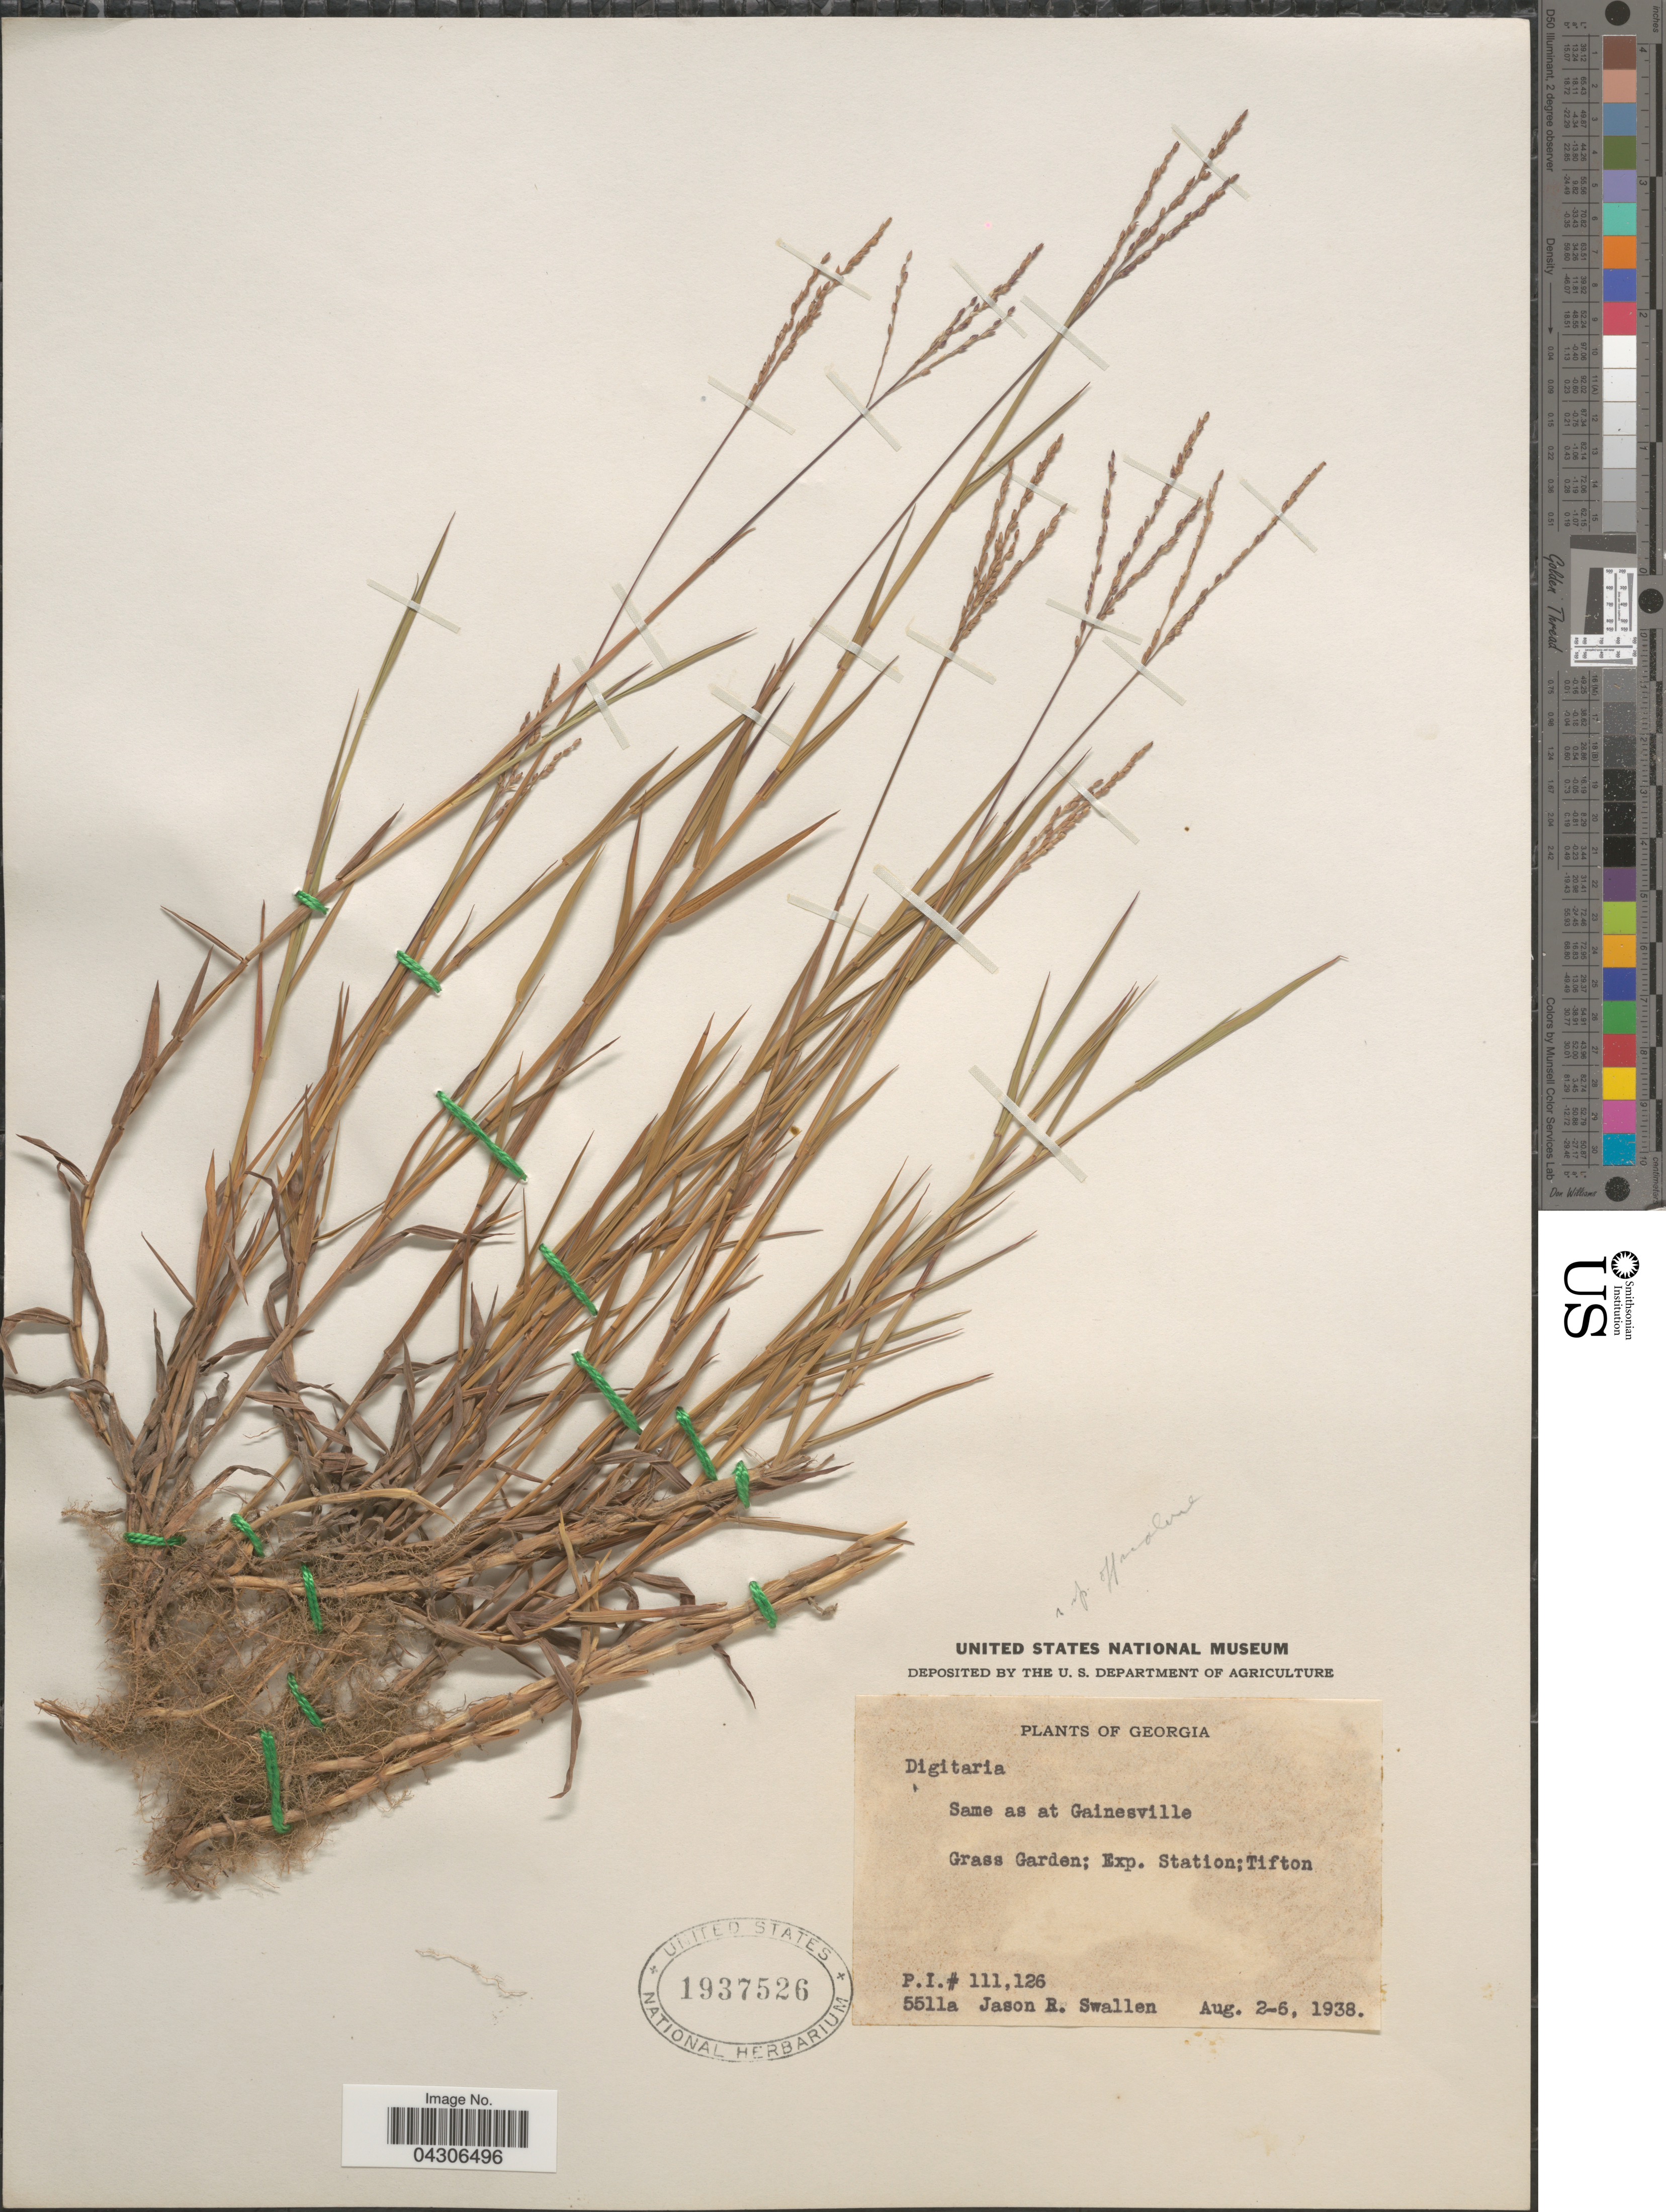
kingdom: Plantae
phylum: Tracheophyta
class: Liliopsida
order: Poales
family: Poaceae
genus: Digitaria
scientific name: Digitaria sp.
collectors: J. R. Swallen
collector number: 5511a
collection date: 1938-08-02/1938-08-06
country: United States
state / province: Georgia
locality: Grass Garden; Exp. Station; Tifton.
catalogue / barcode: US 1937526